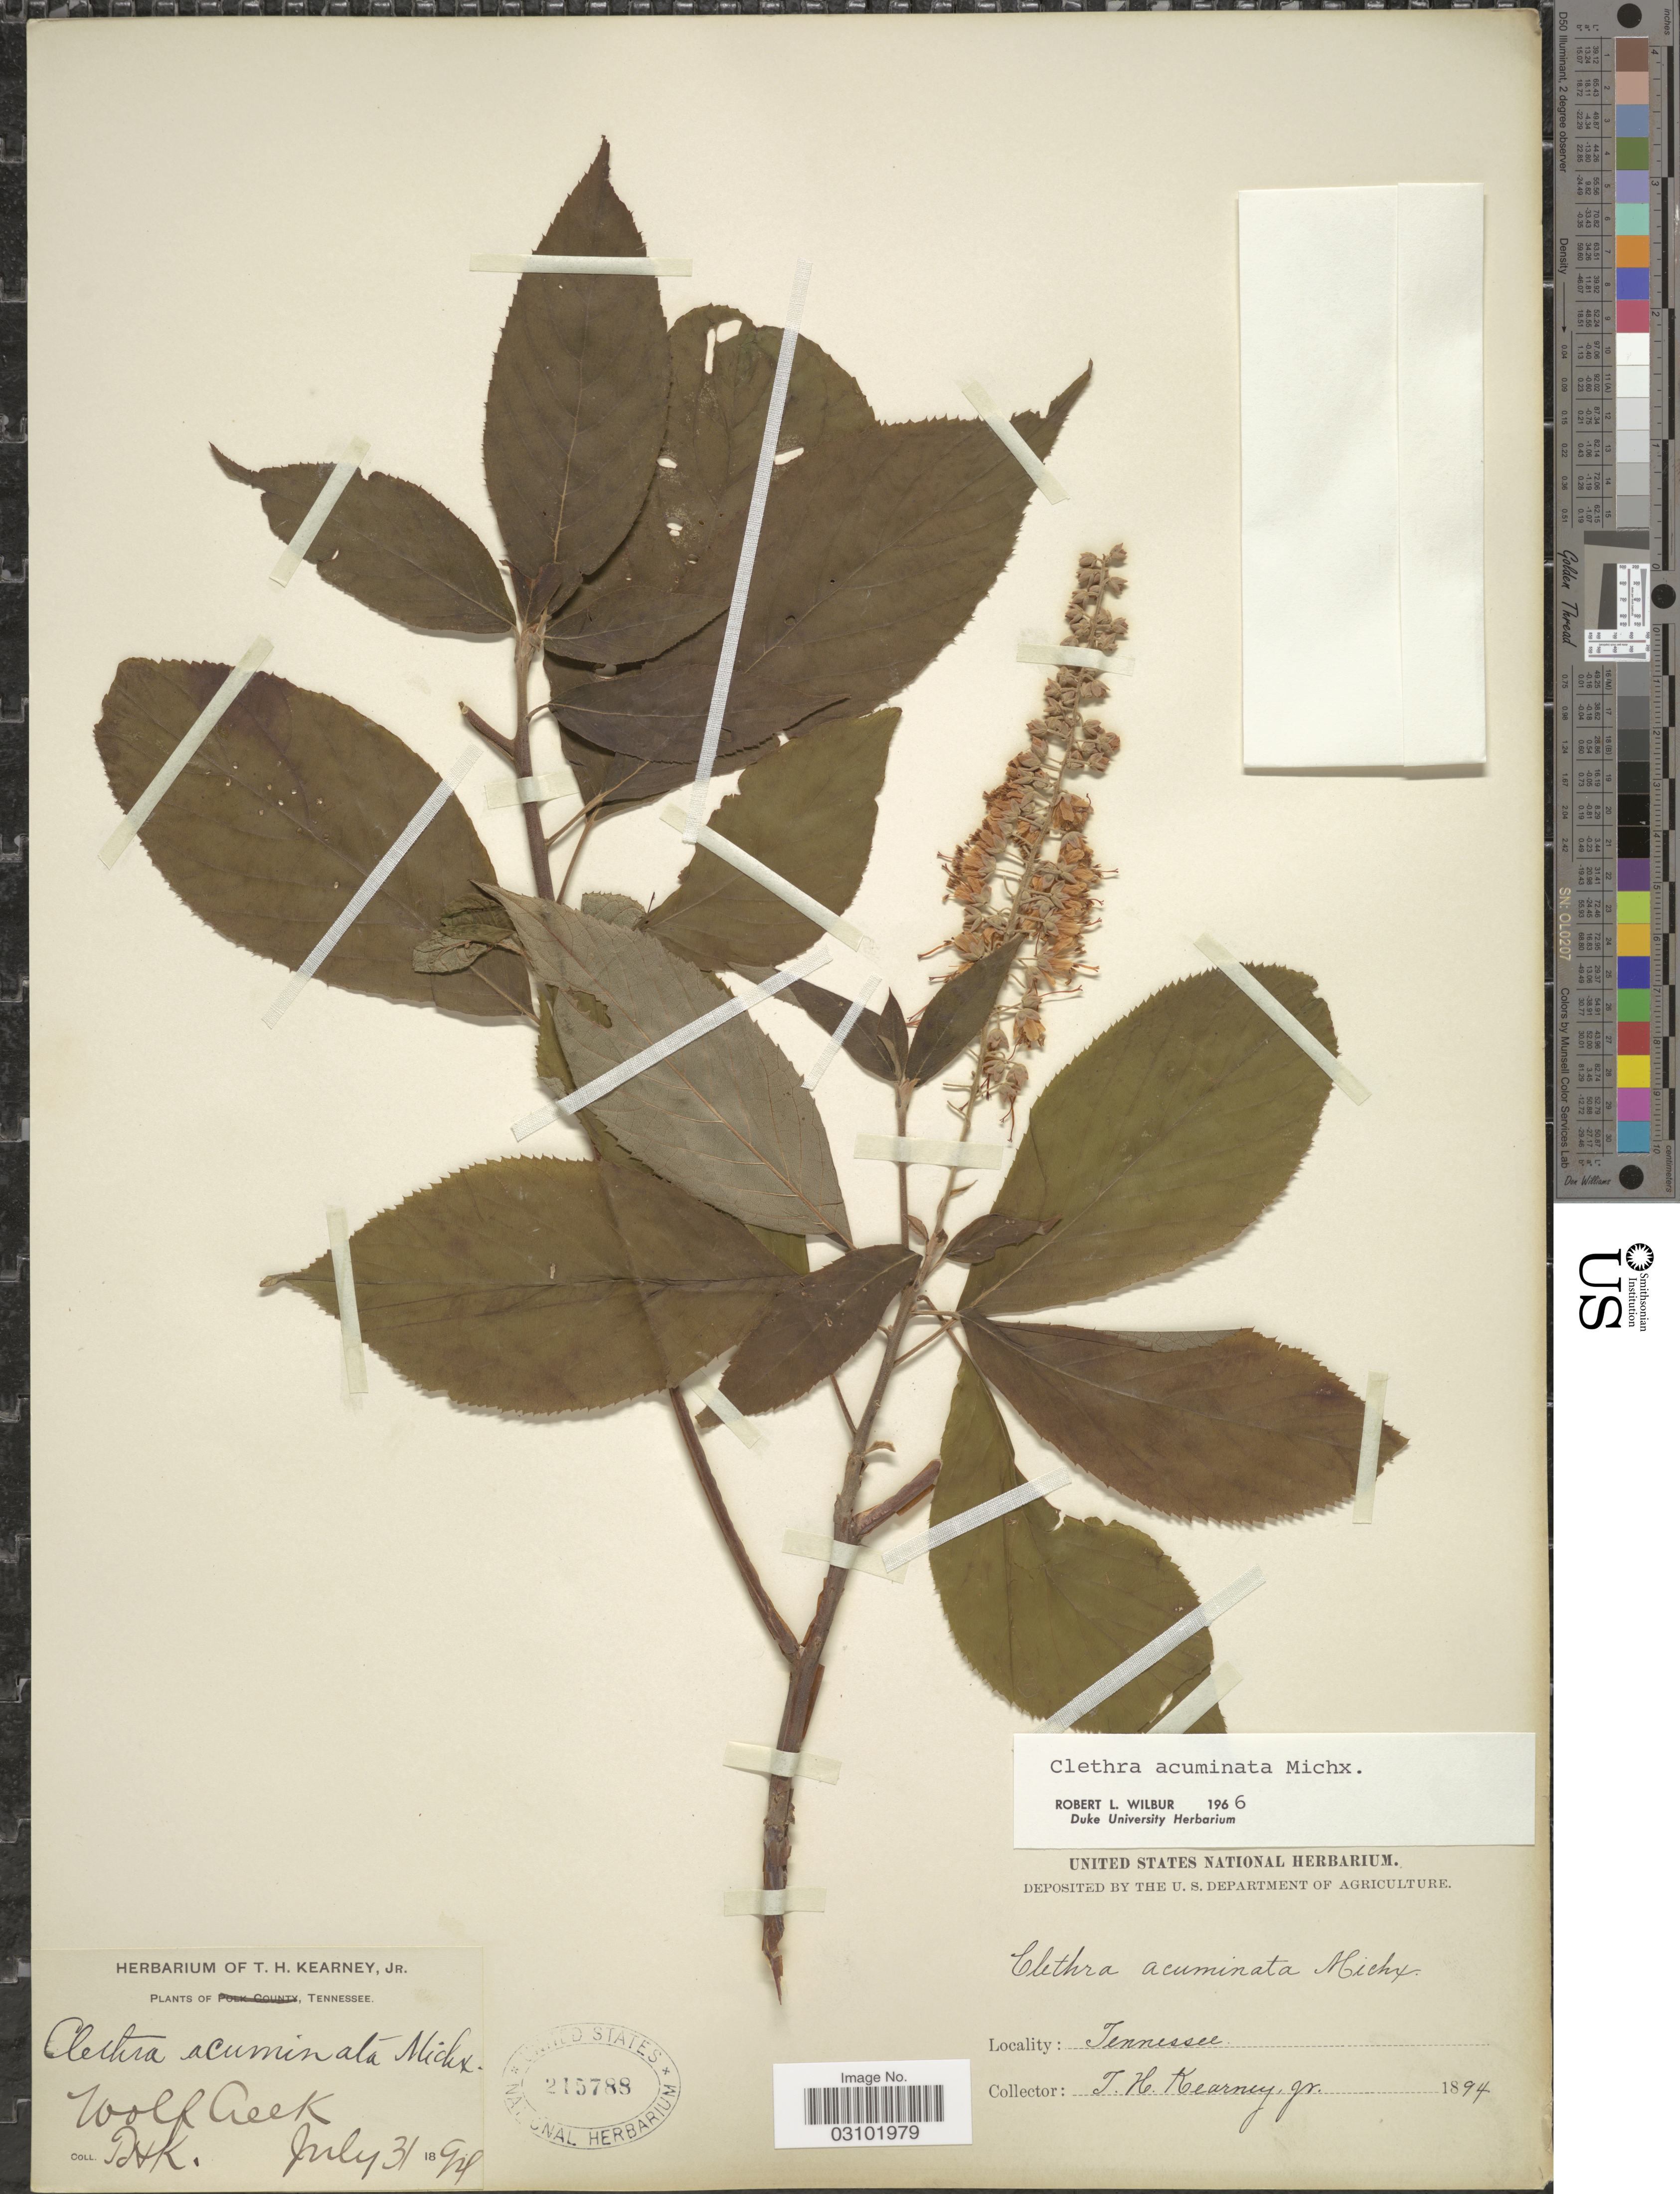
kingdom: Plantae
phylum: Tracheophyta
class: Magnoliopsida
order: Ericales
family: Clethraceae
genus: Clethra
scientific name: Clethra acuminata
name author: Michx.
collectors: T. H. Kearney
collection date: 1894-07-31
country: United States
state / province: Tennessee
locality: Wolf Creek.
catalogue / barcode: US 215788